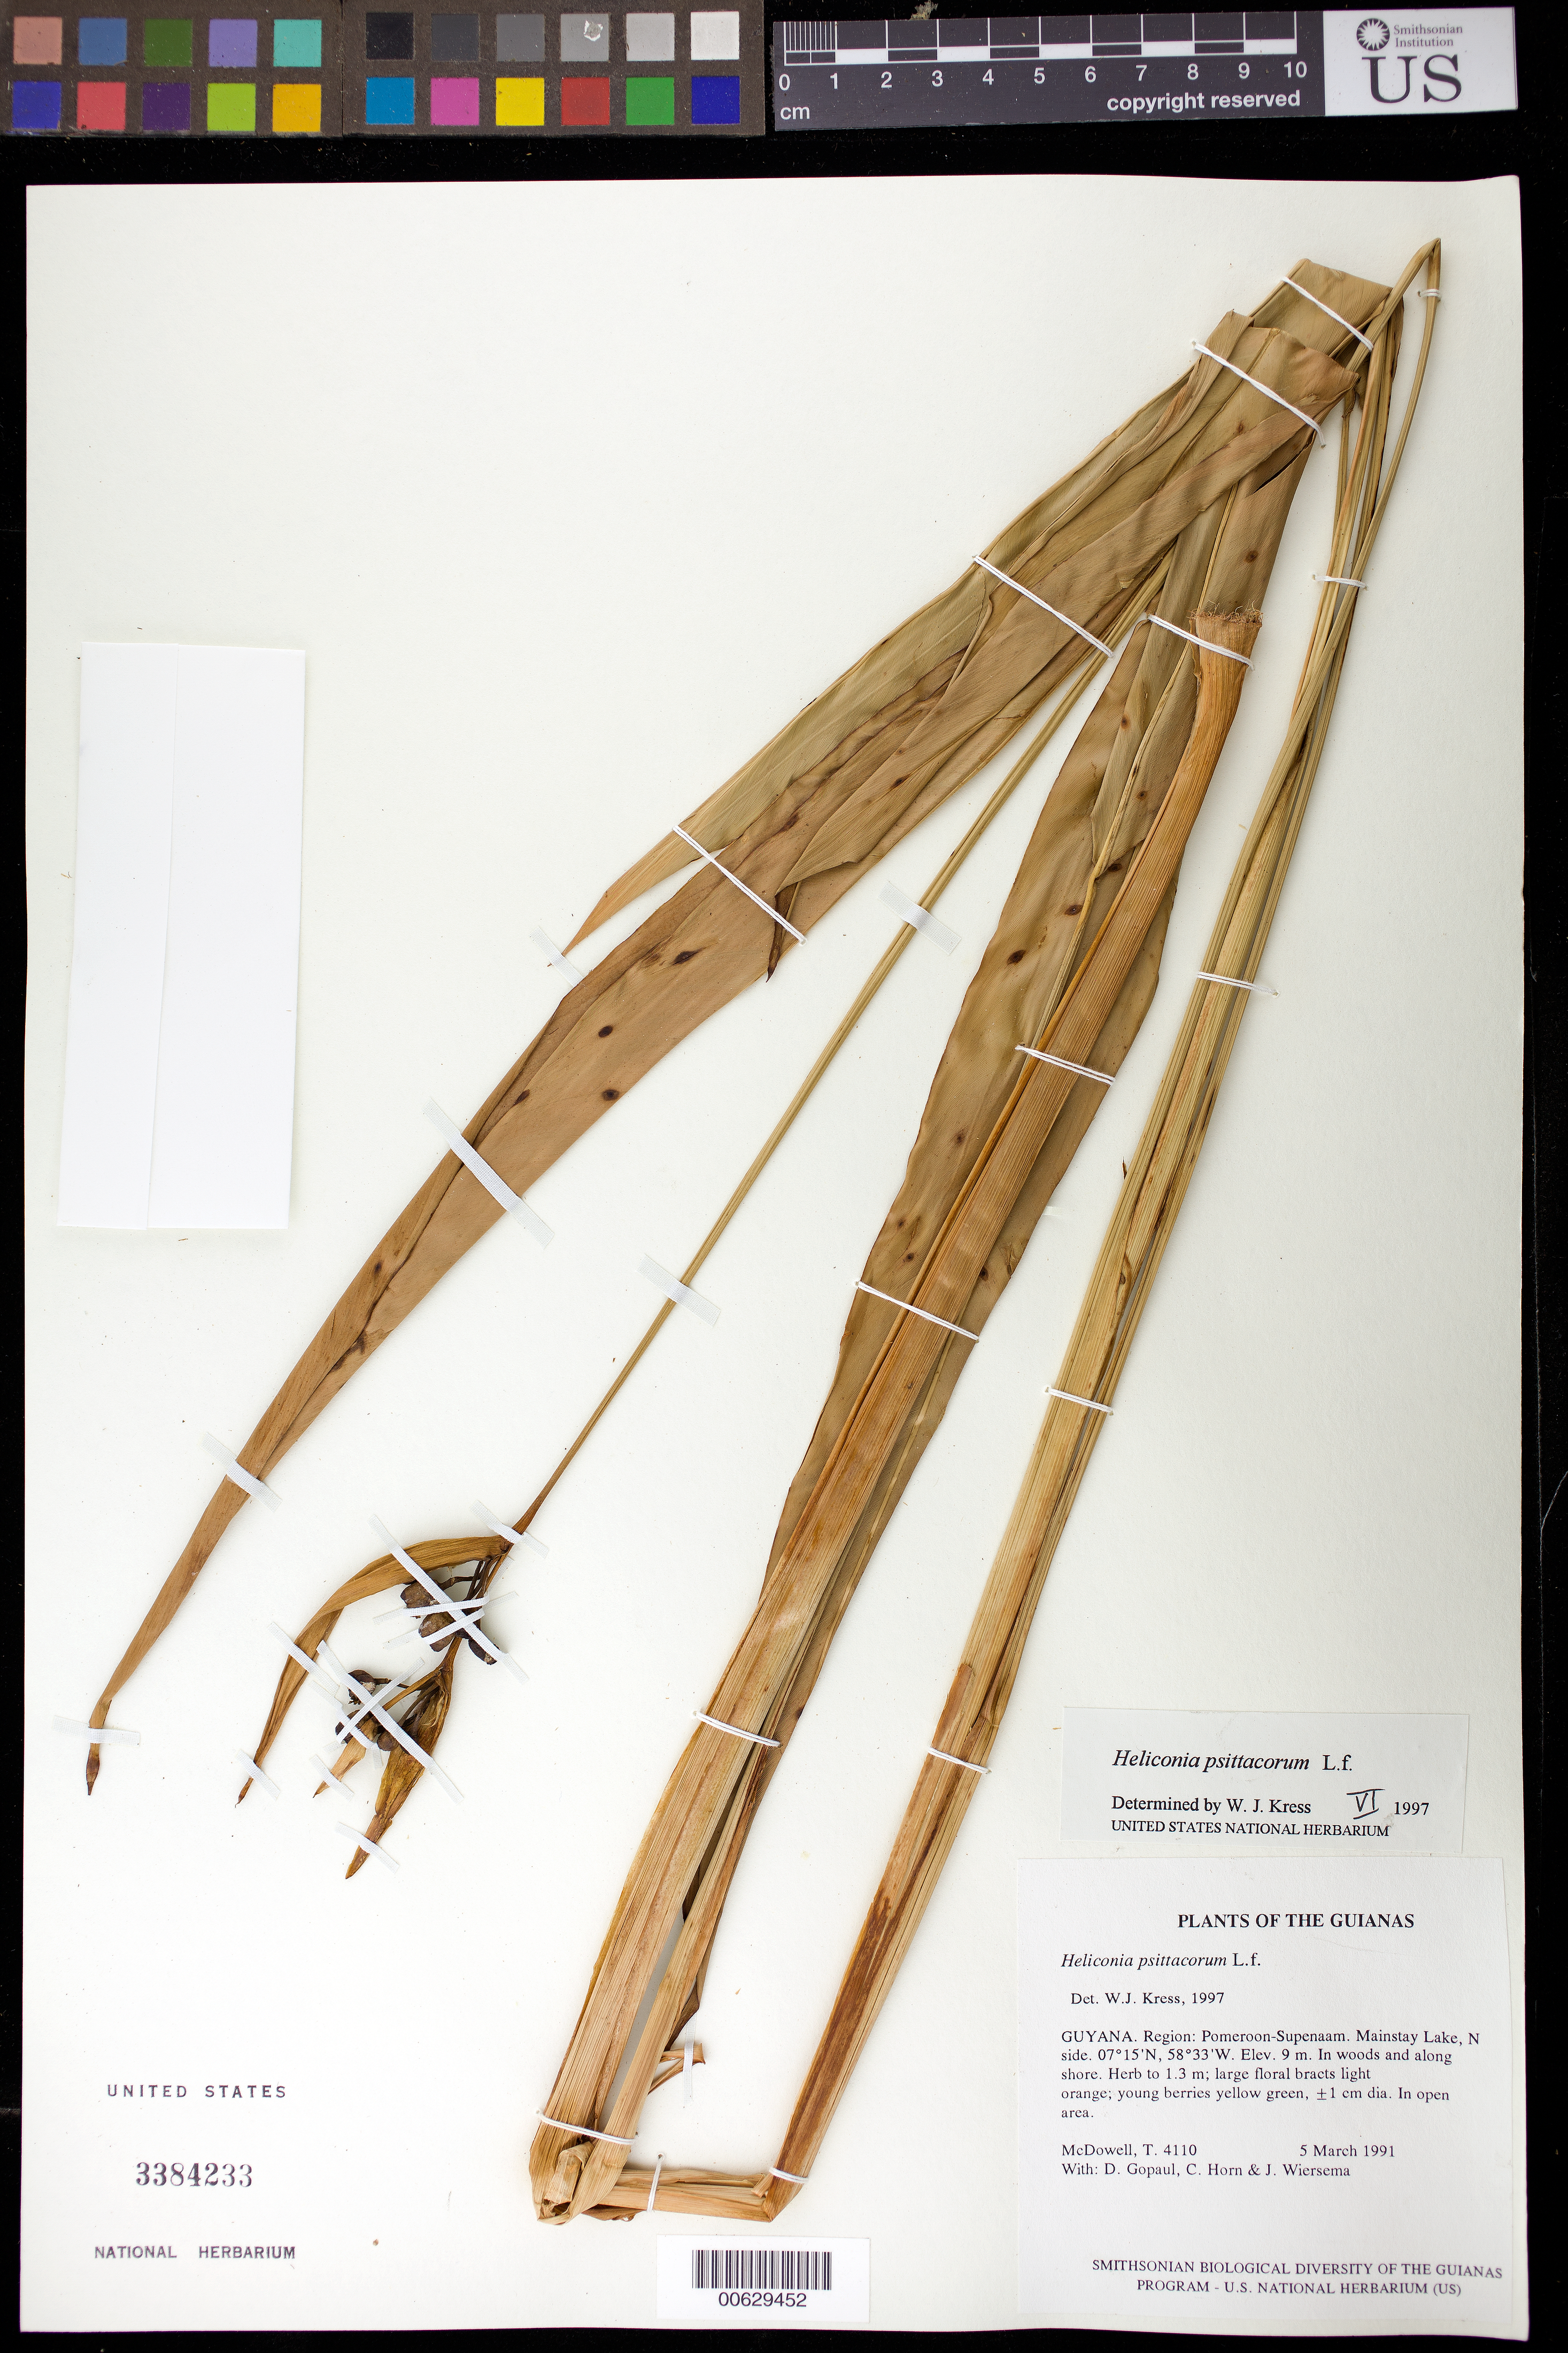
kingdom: Plantae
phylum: Tracheophyta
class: Liliopsida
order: Zingiberales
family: Heliconiaceae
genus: Heliconia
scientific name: Heliconia psittacorum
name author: L. f.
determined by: Kress, W. J., (US), Smithsonian Institution - National Museum of Natural History (UNITED STATES)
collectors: T. McDowell, D. Gopaul, C. N. Horn & J. H. Wiersema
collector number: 4110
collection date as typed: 5 March 1991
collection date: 1991-03-05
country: Guyana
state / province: Pomeroon-Supenaam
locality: Mainstay Lake, N side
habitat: In woods and along shore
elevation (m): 9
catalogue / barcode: US 3384233